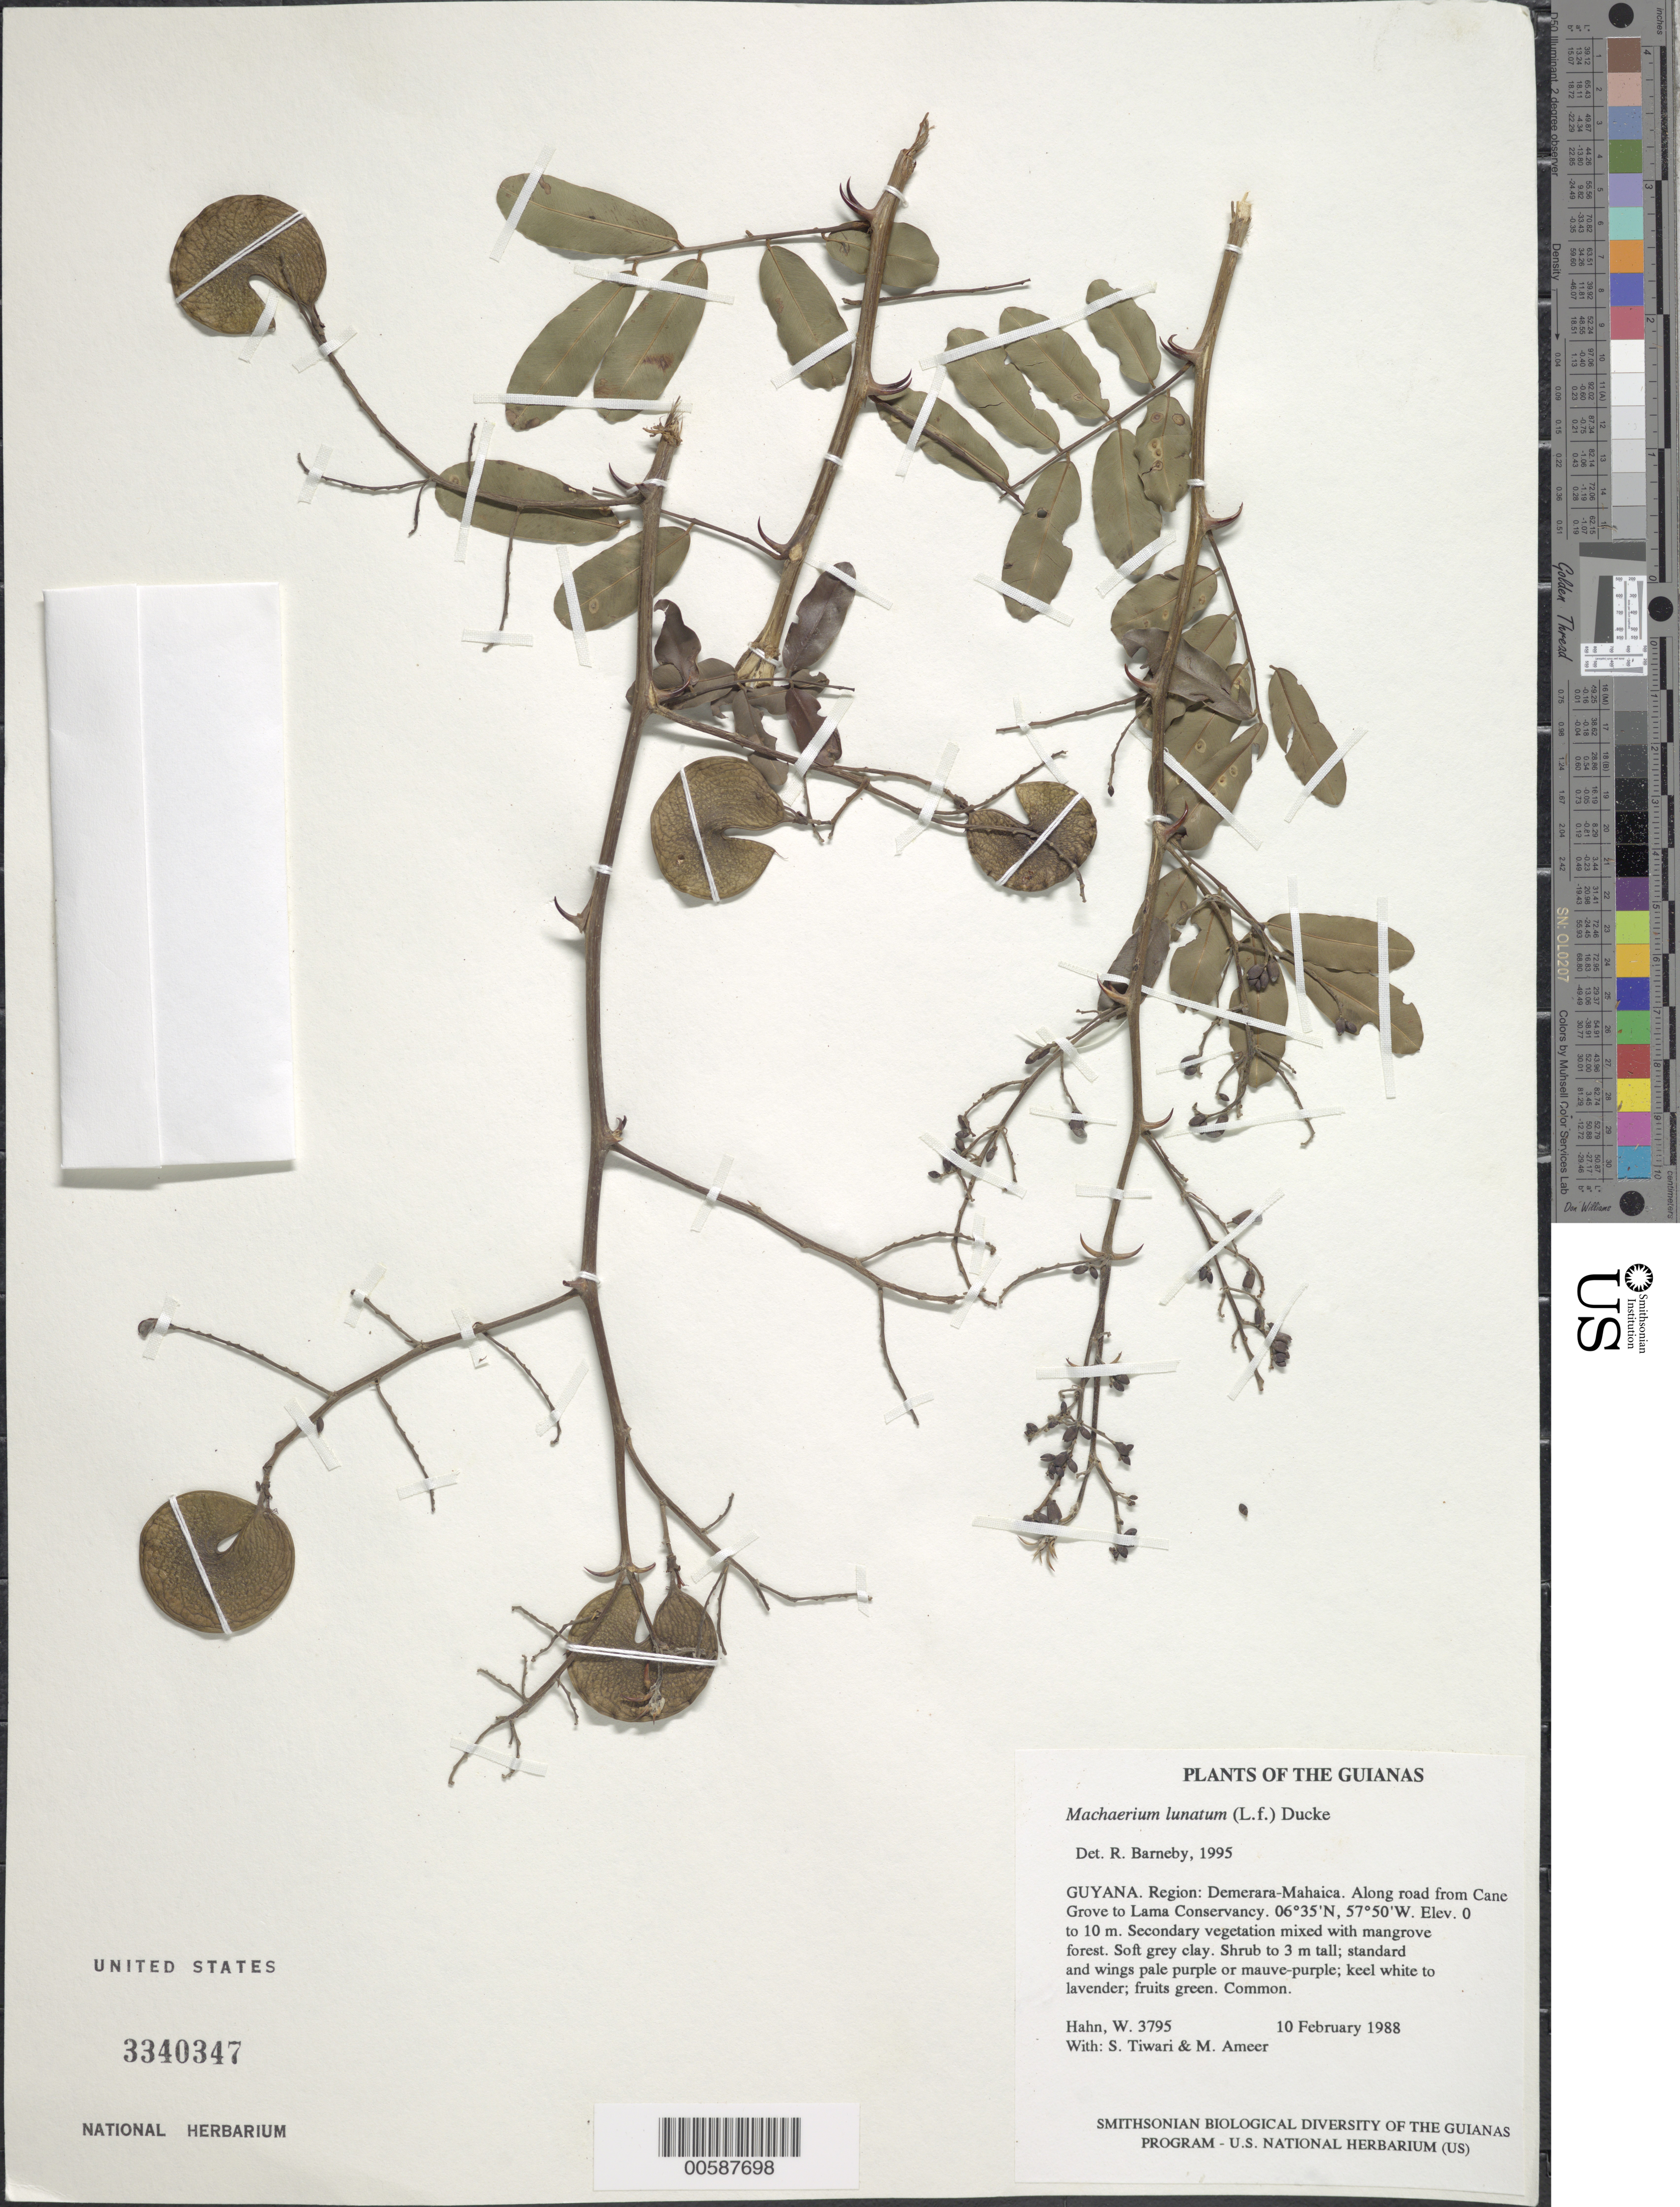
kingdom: Plantae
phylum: Tracheophyta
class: Magnoliopsida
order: Fabales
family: Fabaceae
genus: Machaerium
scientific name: Machaerium lunatum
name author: (L. f.) Ducke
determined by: Barneby, Rupert C., (NY)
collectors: W. Hahn, S. Tiwari & M. Ameer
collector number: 3795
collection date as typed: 10 February 1988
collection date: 1988-02-10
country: Guyana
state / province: Demerara-Mahaica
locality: Along road from Cane Grove to Lama Conservancy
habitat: Secondary vegetation mixed with mangrove forest. Soft grey clay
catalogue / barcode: US 3340347